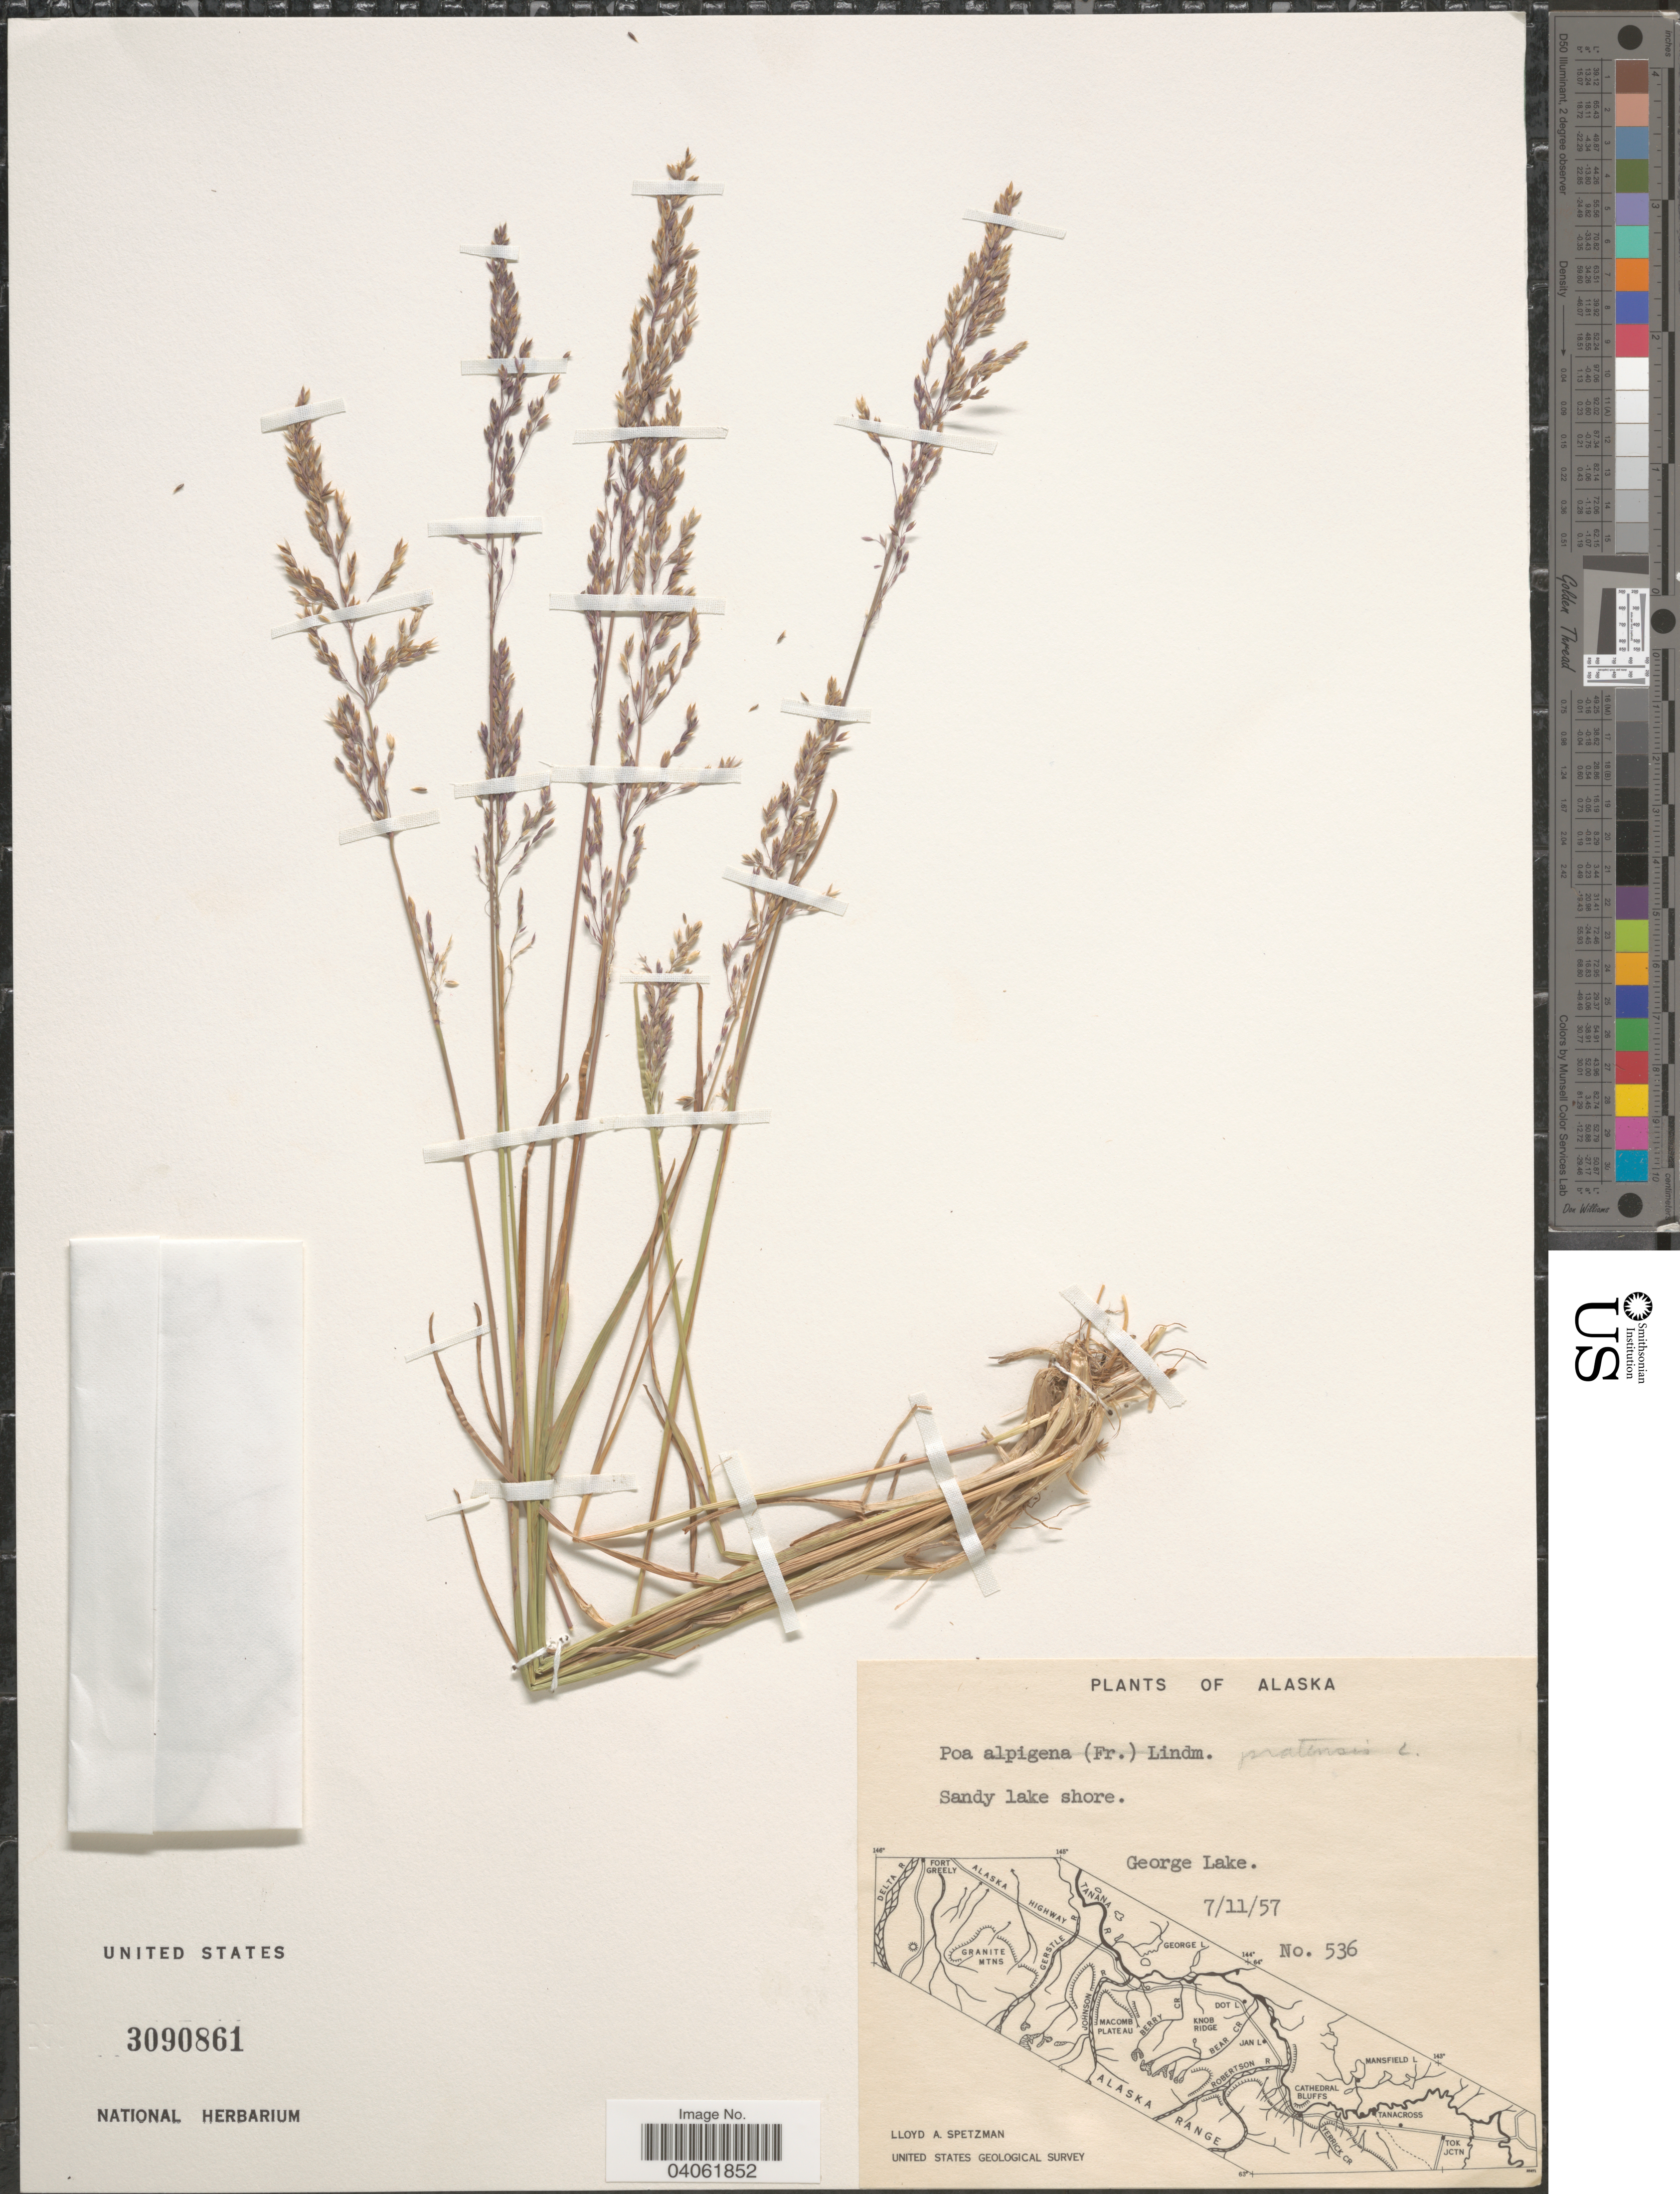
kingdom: Plantae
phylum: Tracheophyta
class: Liliopsida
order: Poales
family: Poaceae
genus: Poa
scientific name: Poa pratensis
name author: L.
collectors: L. Spetzman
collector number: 536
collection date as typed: Transcribed d/m/y: 11/7/57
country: United States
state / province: Alaska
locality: George Lake.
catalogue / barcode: US 3090861